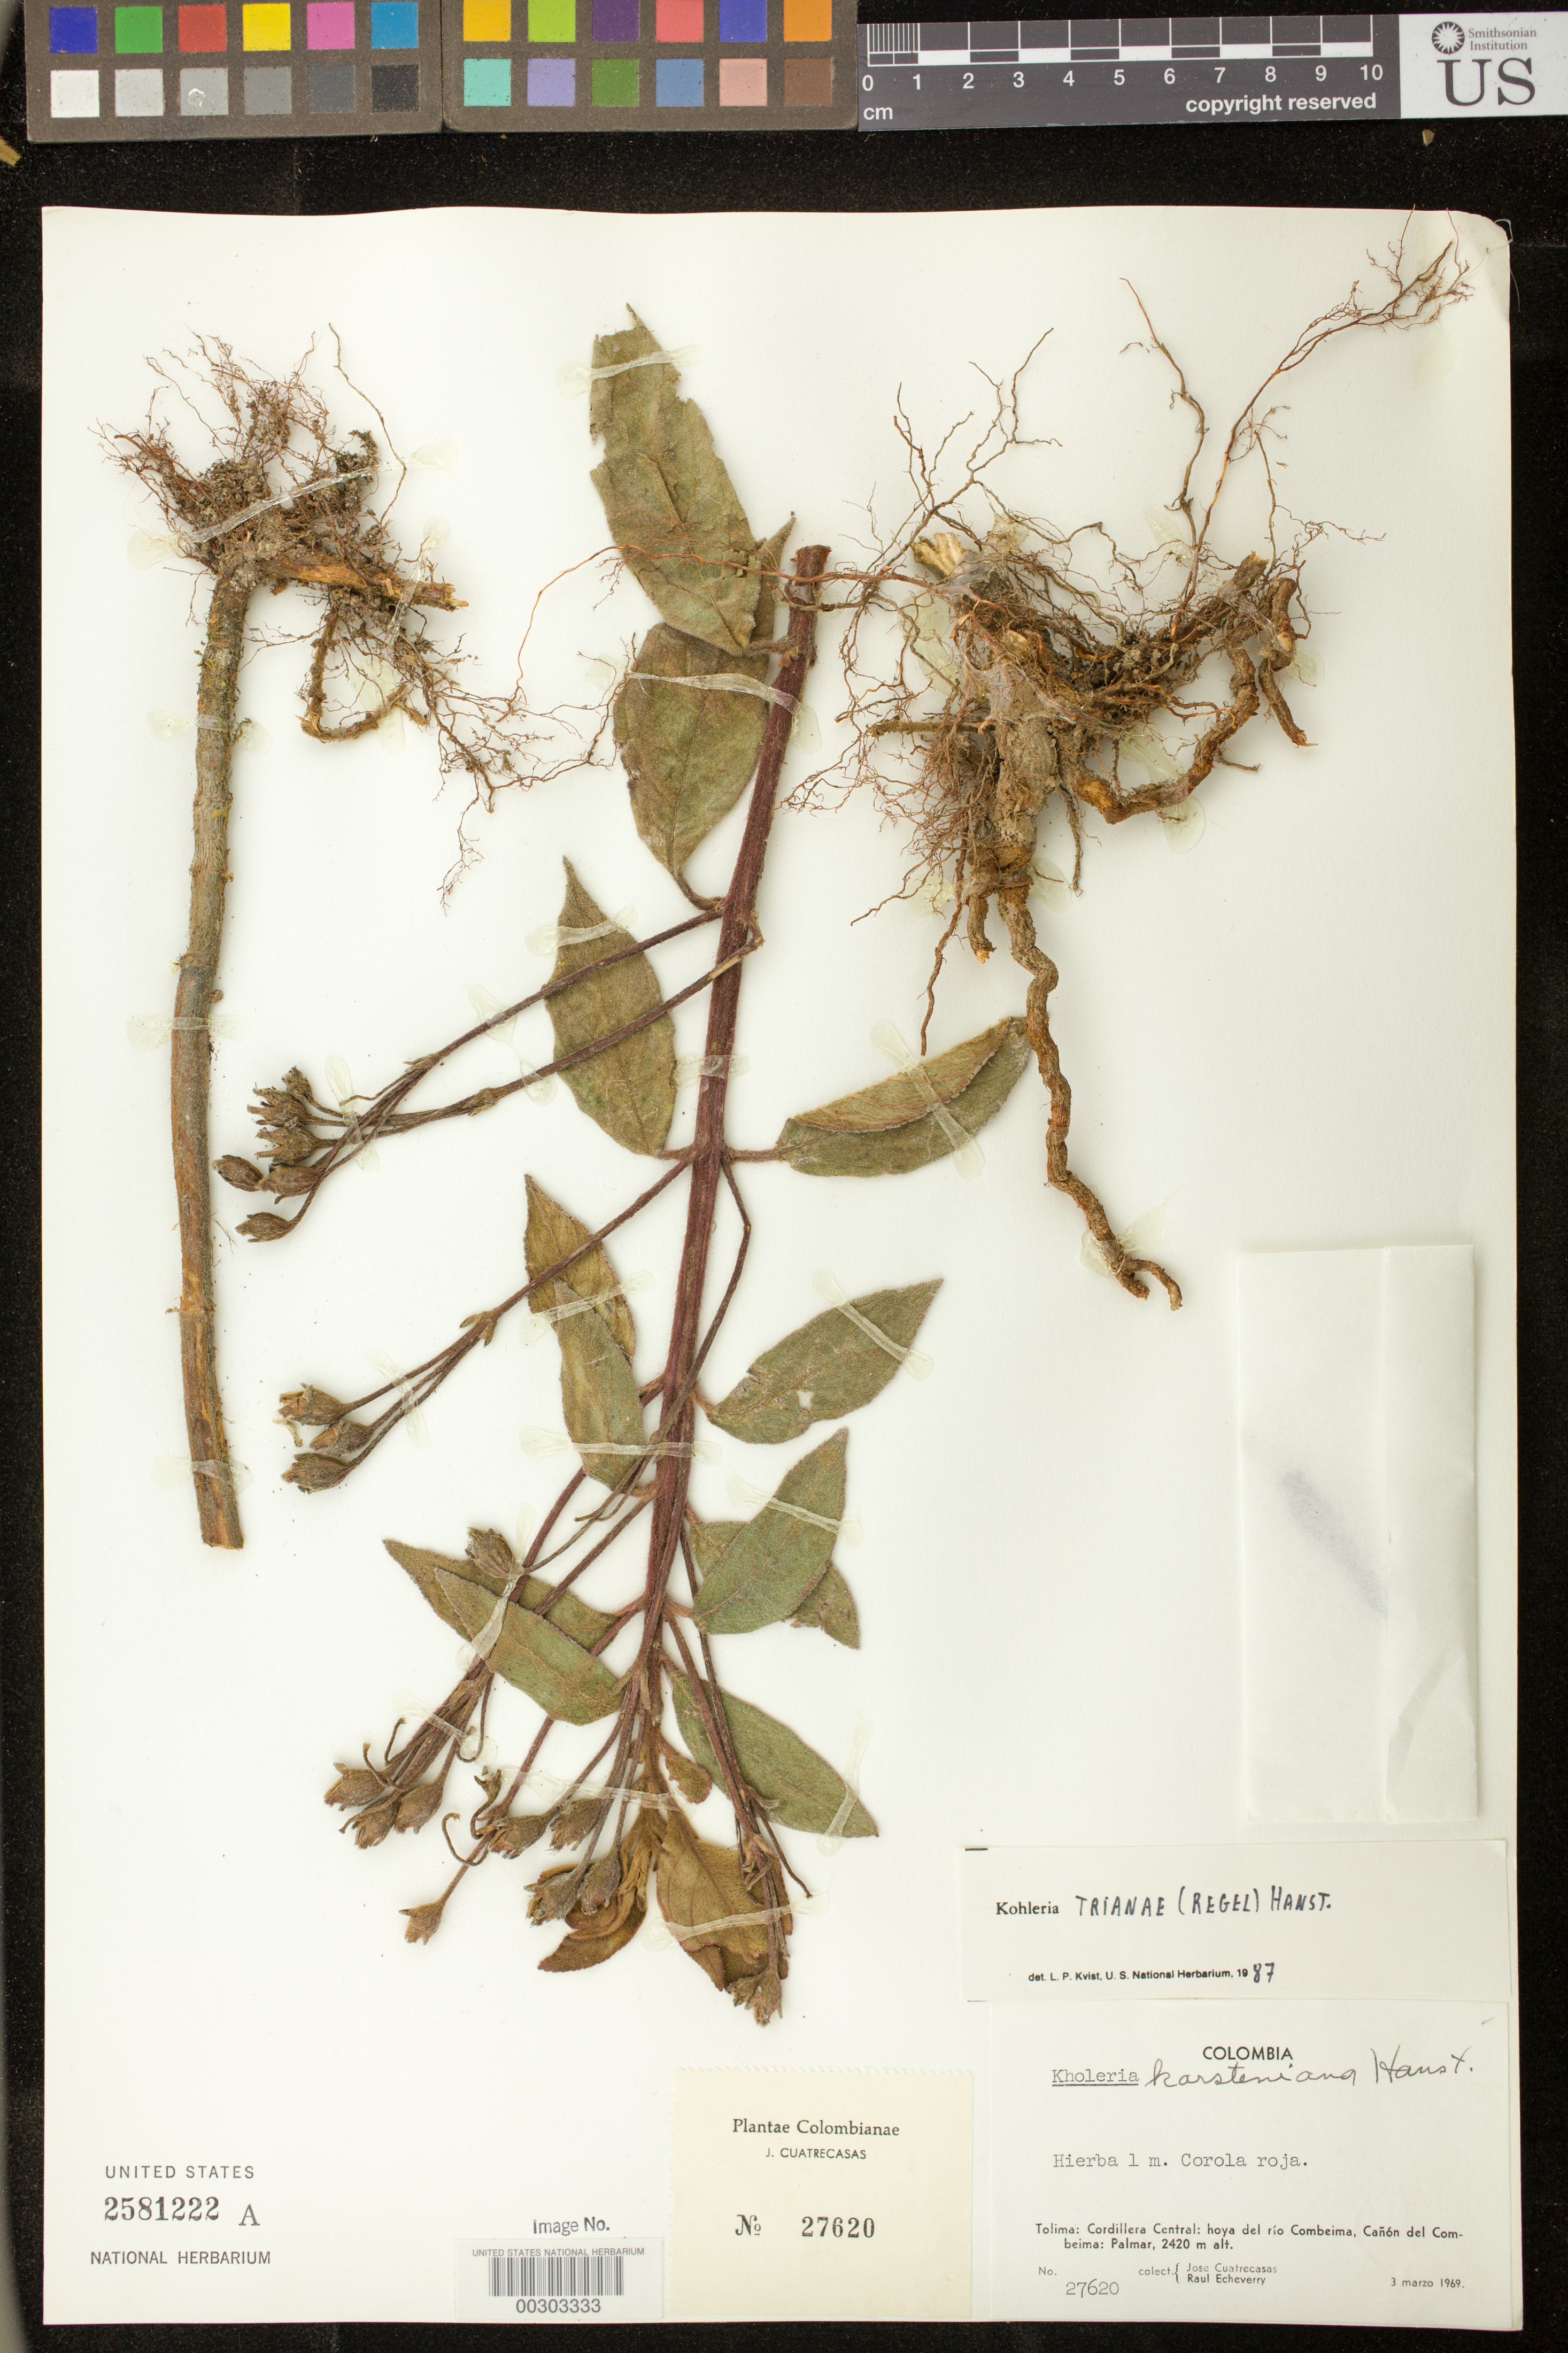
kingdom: Plantae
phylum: Tracheophyta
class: Magnoliopsida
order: Lamiales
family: Gesneriaceae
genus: Kohleria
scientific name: Kohleria trianae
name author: (Regel) Hanst.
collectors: J. Cuatrecasas & R. Echeverry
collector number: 27620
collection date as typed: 03 Mar 1969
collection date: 1969-03-03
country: Colombia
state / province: Tolima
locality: Cordillera Central, valley of Rio Combeima, Canon del Combeima, Palmar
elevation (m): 2420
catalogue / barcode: US 2581222A